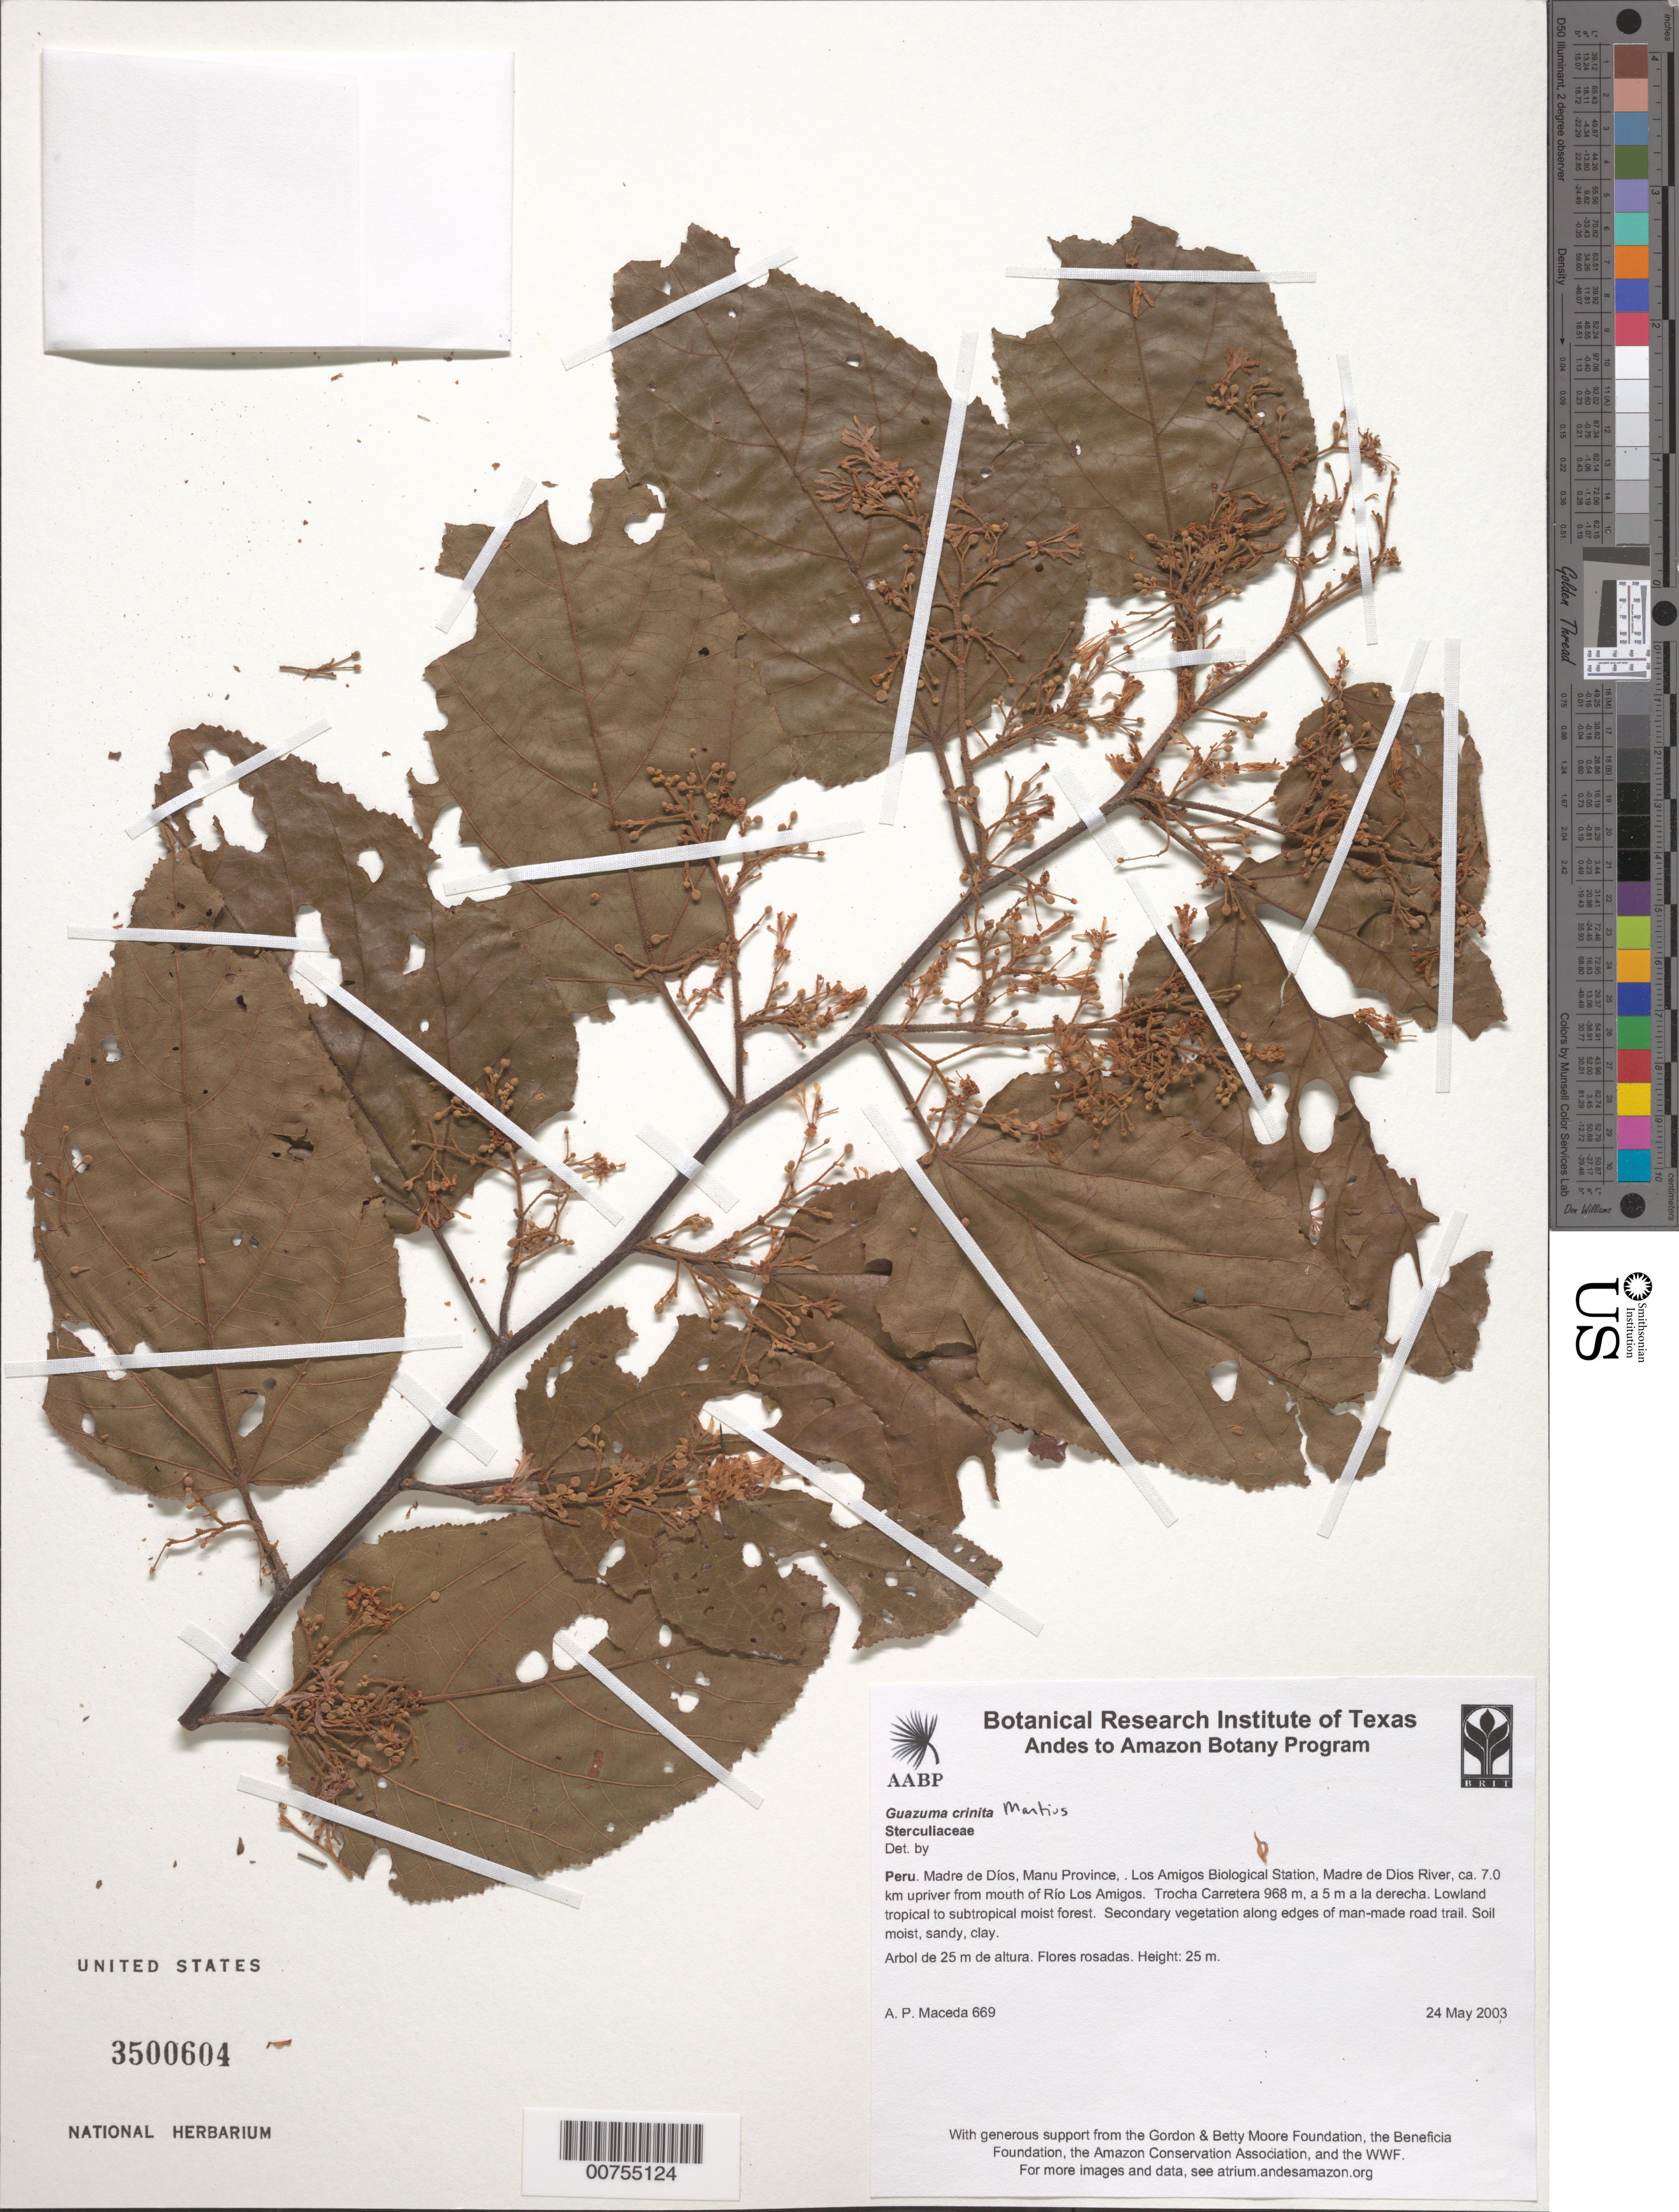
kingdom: Plantae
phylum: Tracheophyta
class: Magnoliopsida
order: Malvales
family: Malvaceae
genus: Guazuma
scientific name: Guazuma crinita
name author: Mart.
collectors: A. Maceda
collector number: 669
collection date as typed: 24 May 2003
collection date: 2003-05-24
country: Peru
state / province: Madre de Dios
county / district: Manú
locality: Los Amigos Biological Staion, Madre de Dios River, ca. 7.0 km upriver from mouth of Rio Los Amigos. Trocha Carretera 968 m, a 5 m a la derecha.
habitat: Lowland tropical to subtropical moist forest.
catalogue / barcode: US 3500604